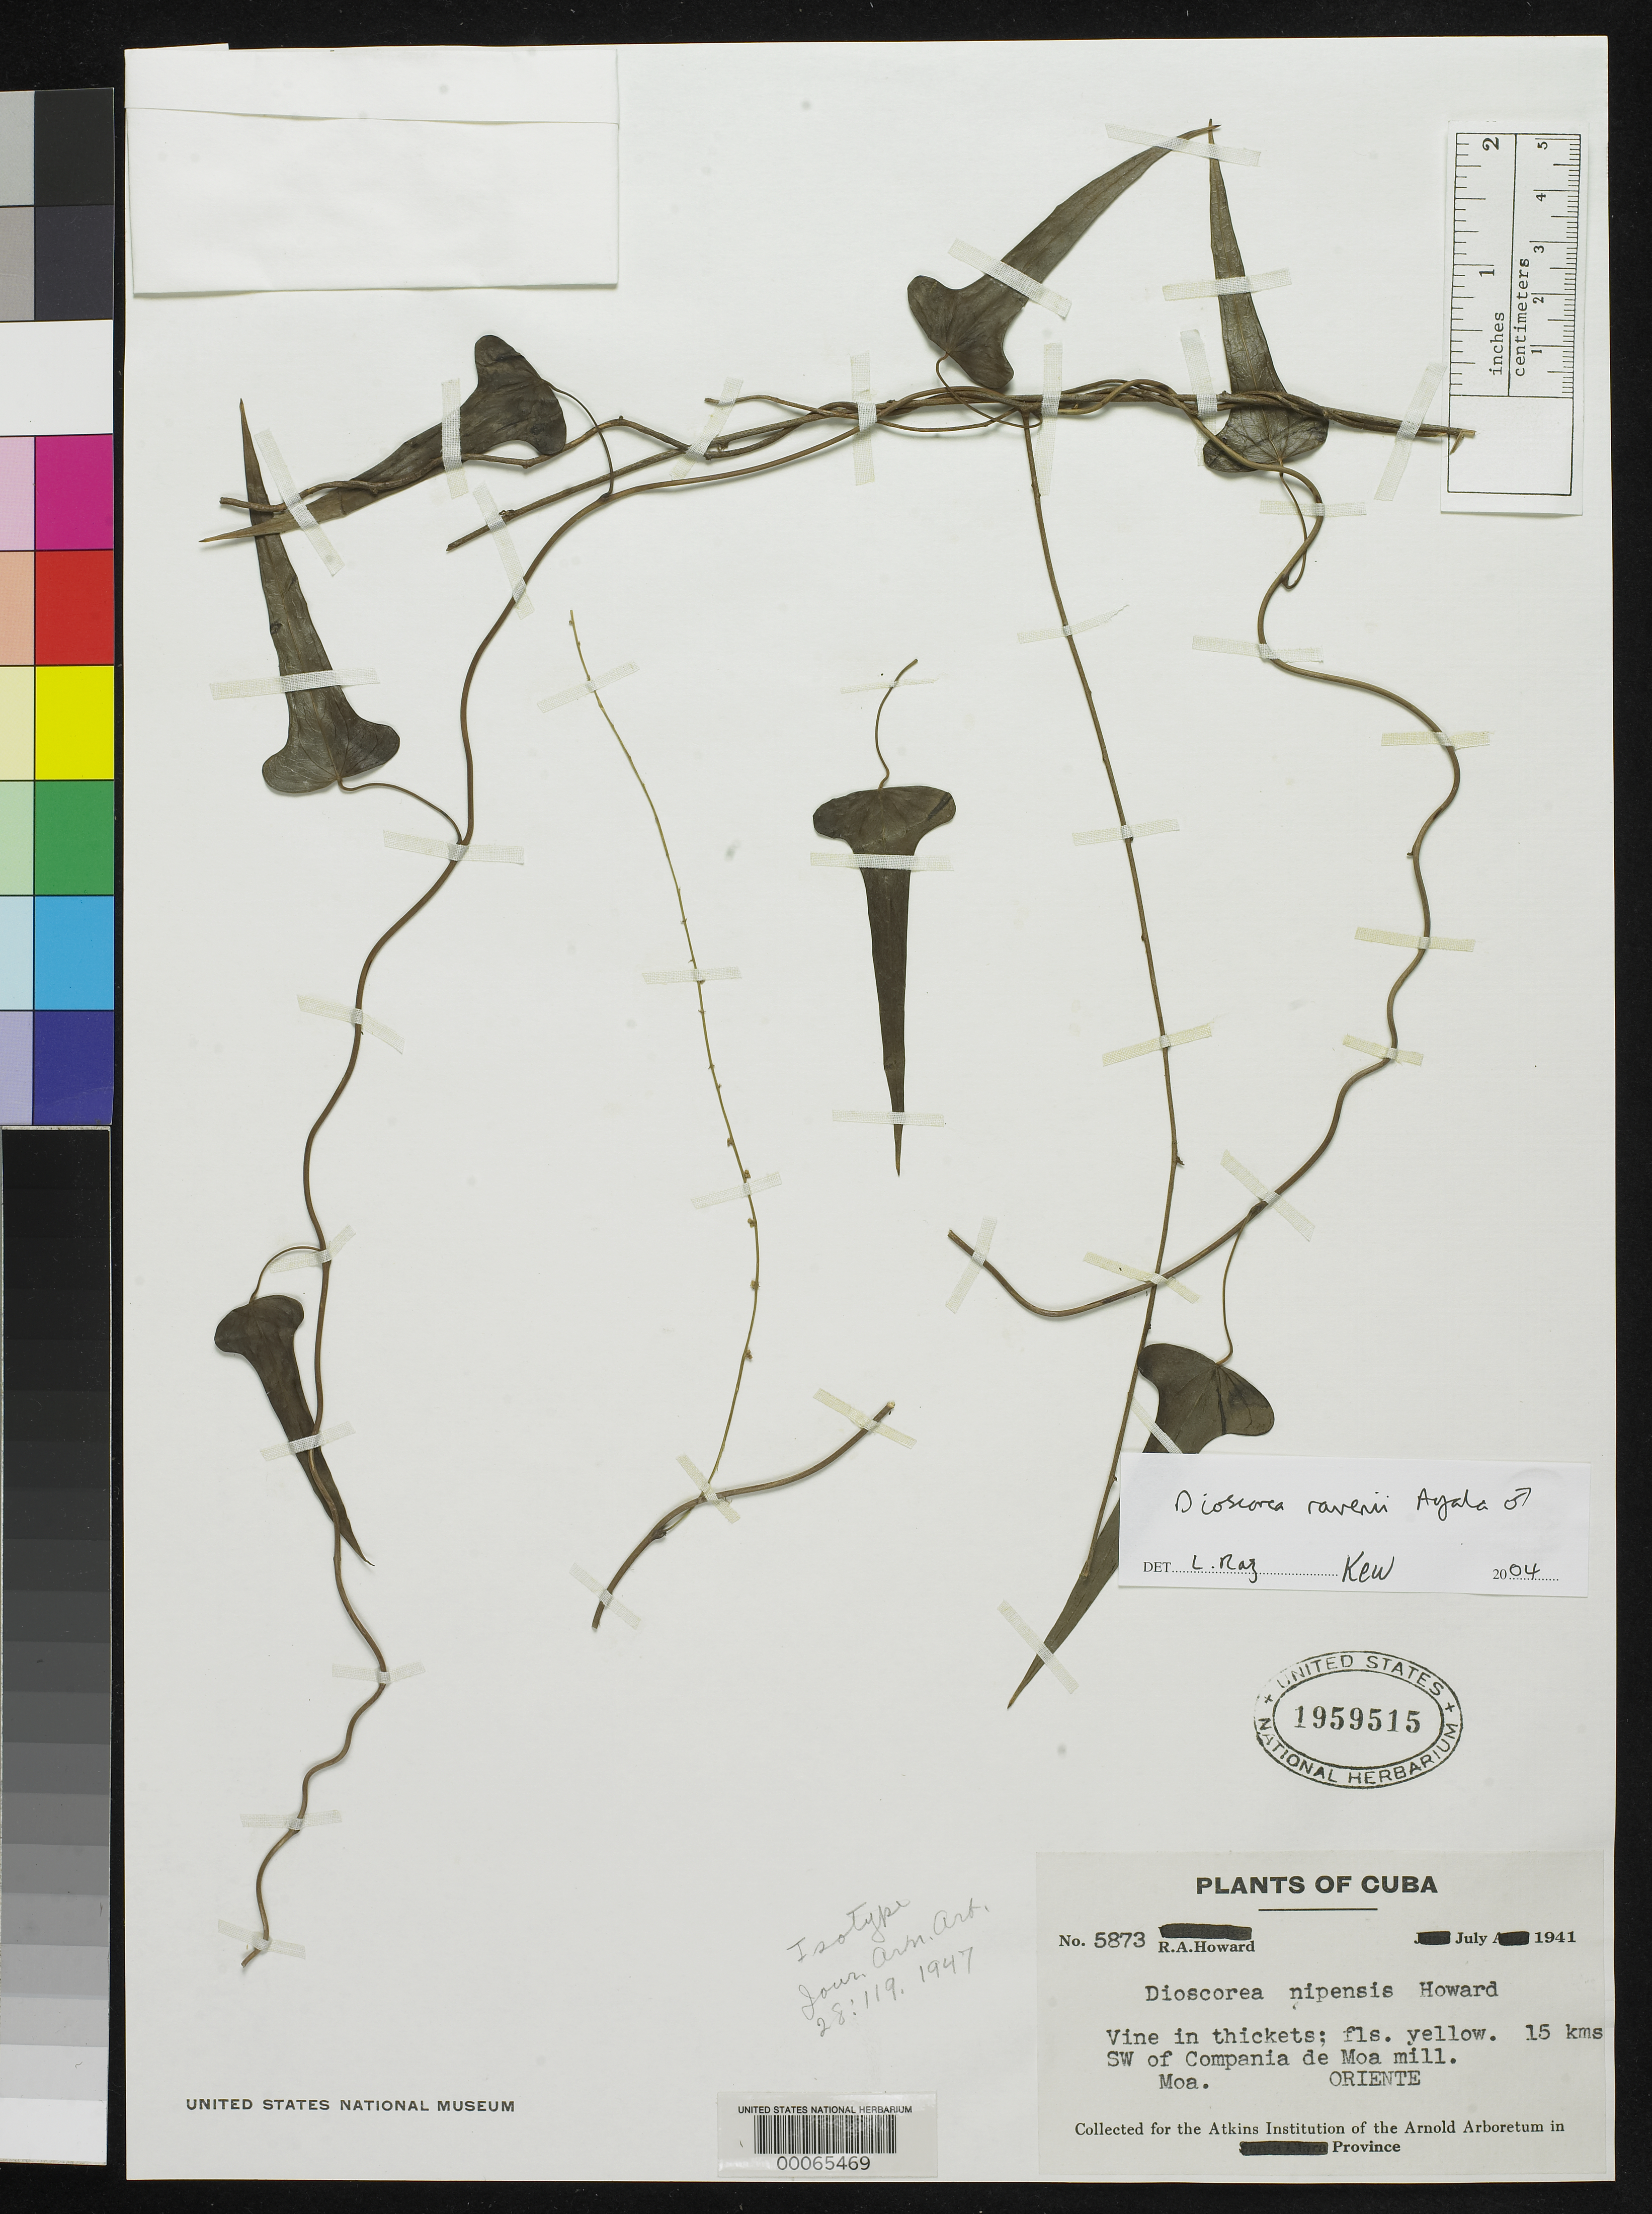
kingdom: Plantae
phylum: Tracheophyta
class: Liliopsida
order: Dioscoreales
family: Dioscoreaceae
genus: Dioscorea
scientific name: Dioscorea nipensis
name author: R.A. Howard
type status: Isotype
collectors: R. A. Howard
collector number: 5873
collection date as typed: Jul 1941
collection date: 1941-07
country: Cuba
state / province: Oriente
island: Greater Antilles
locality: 15 km SW of Compania de Moa Mill.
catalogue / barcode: US 1959515